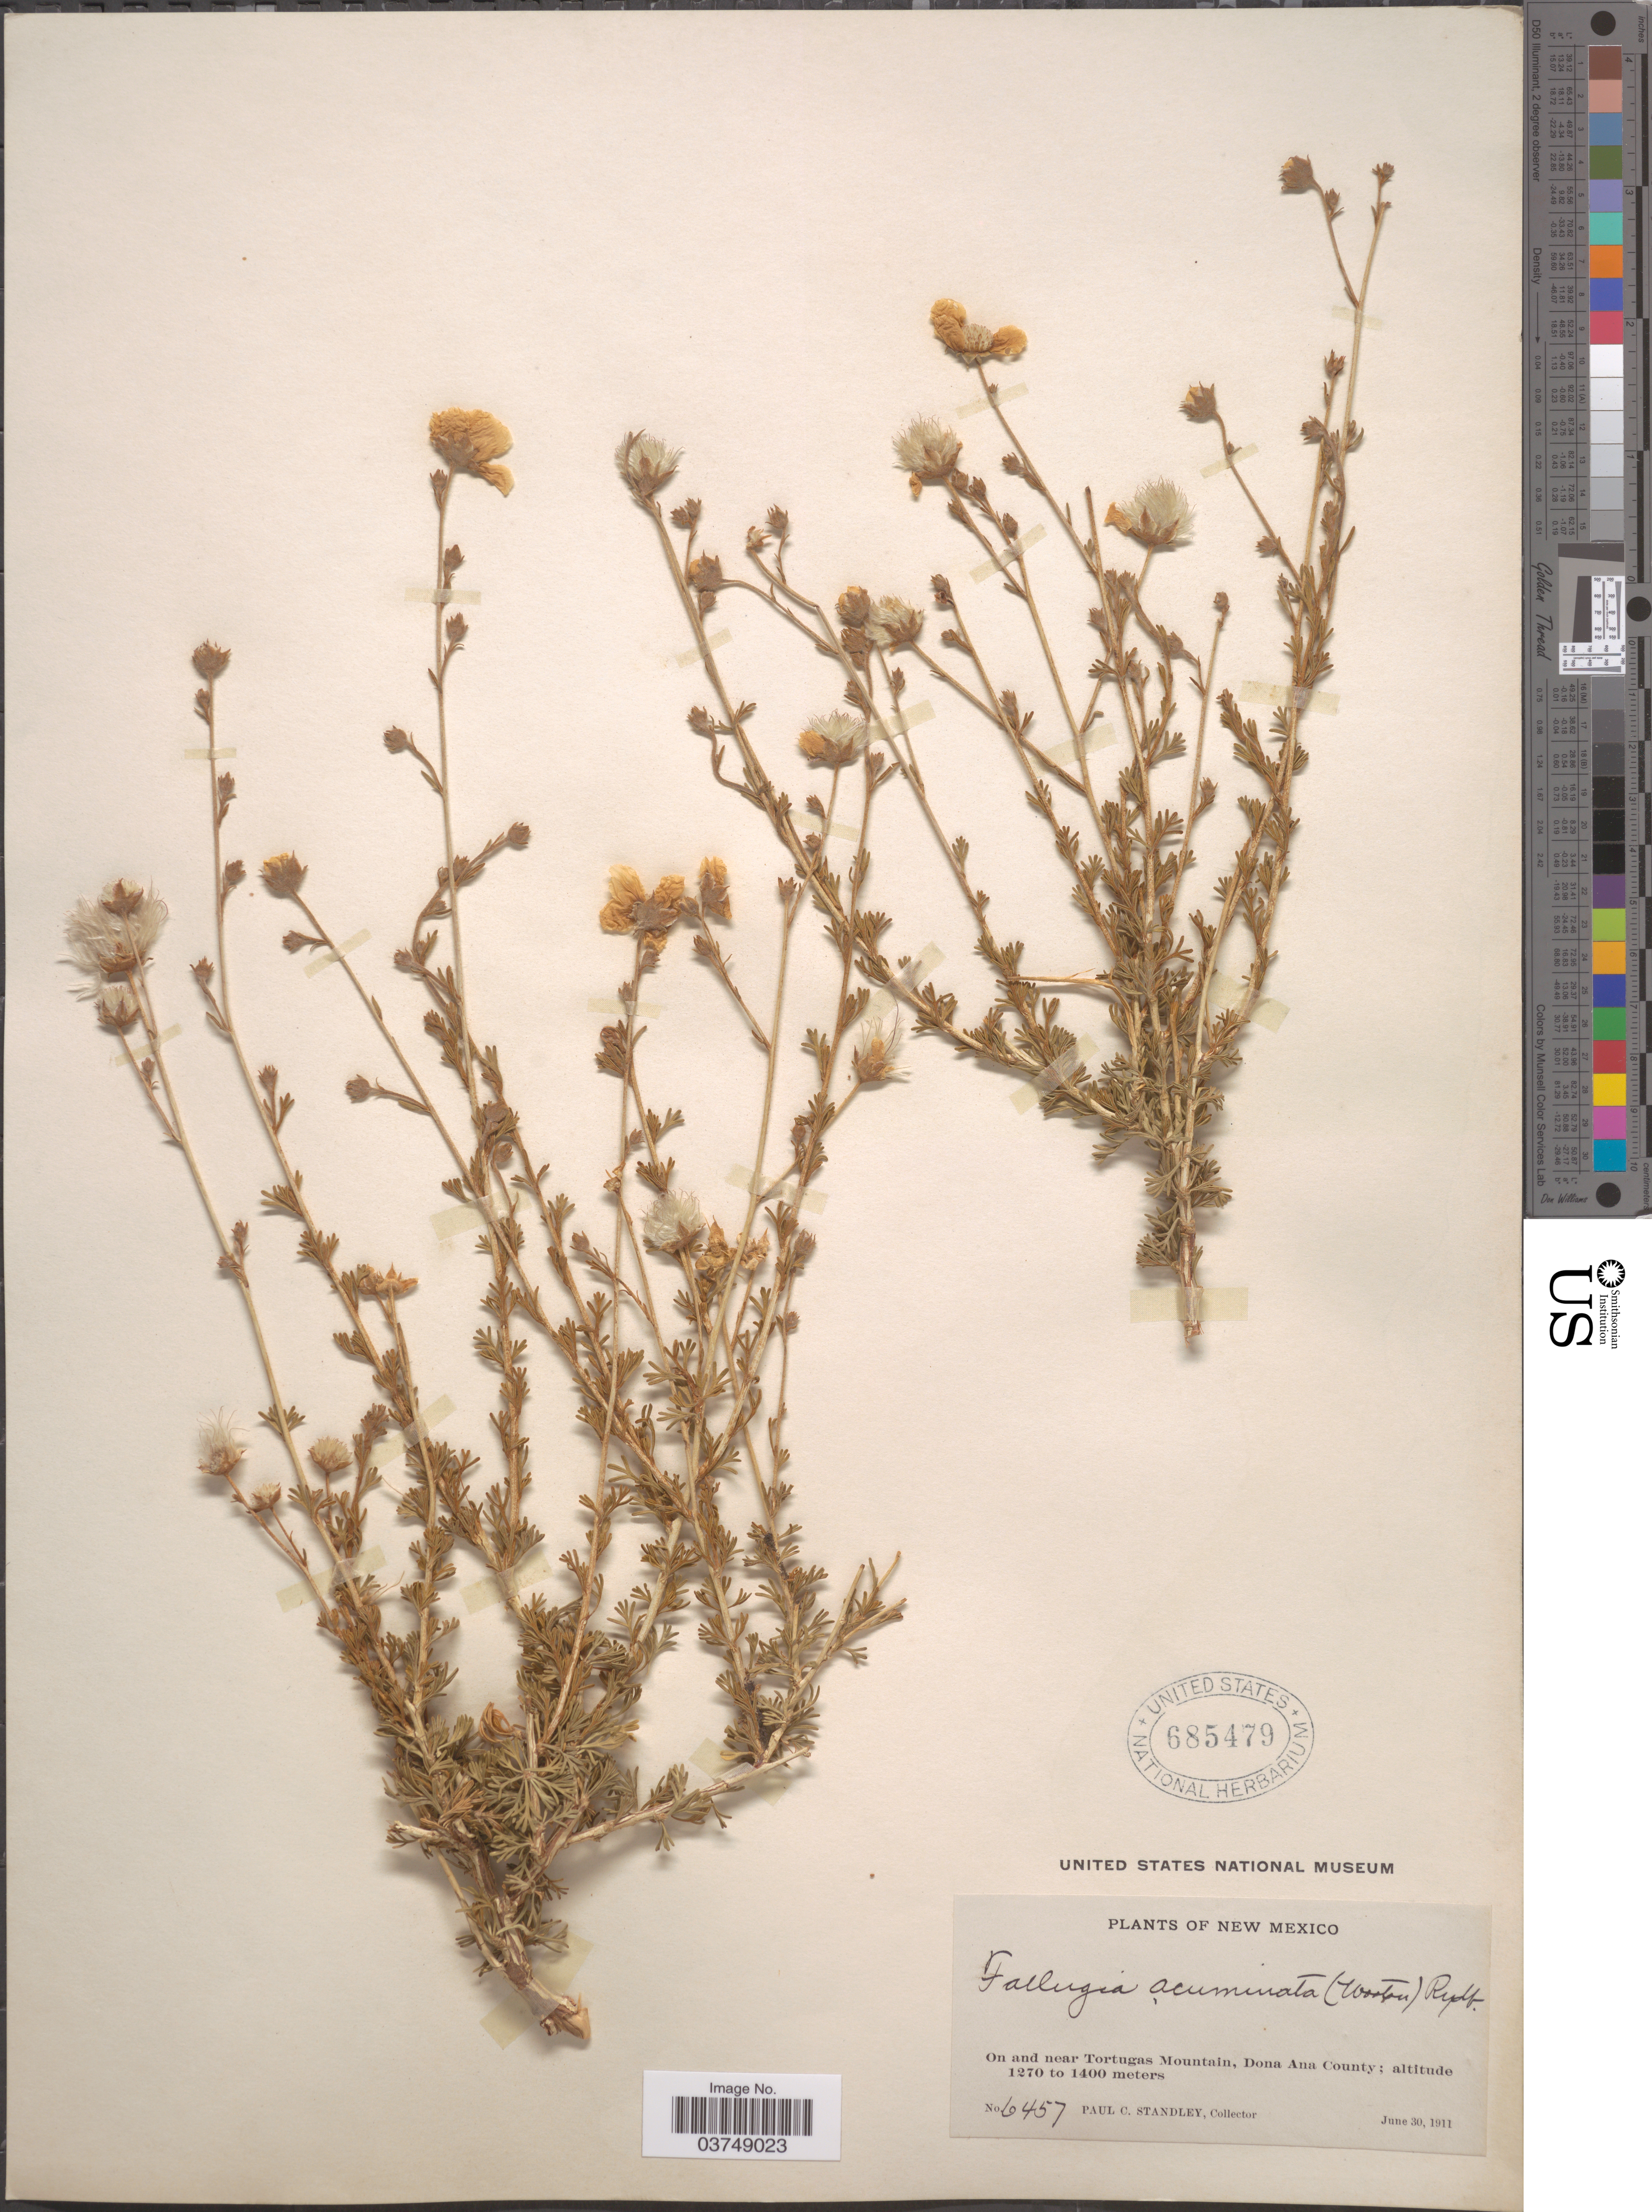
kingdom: Plantae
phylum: Tracheophyta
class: Magnoliopsida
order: Rosales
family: Rosaceae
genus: Fallugia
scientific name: Fallugia acuminata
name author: (Wooton) Rydb.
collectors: P. C. Standley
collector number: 6457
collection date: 1911-06-30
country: United States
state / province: New Mexico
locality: On and near Tortugas Mountain, Dona Ana County.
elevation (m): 1270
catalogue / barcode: US 685479